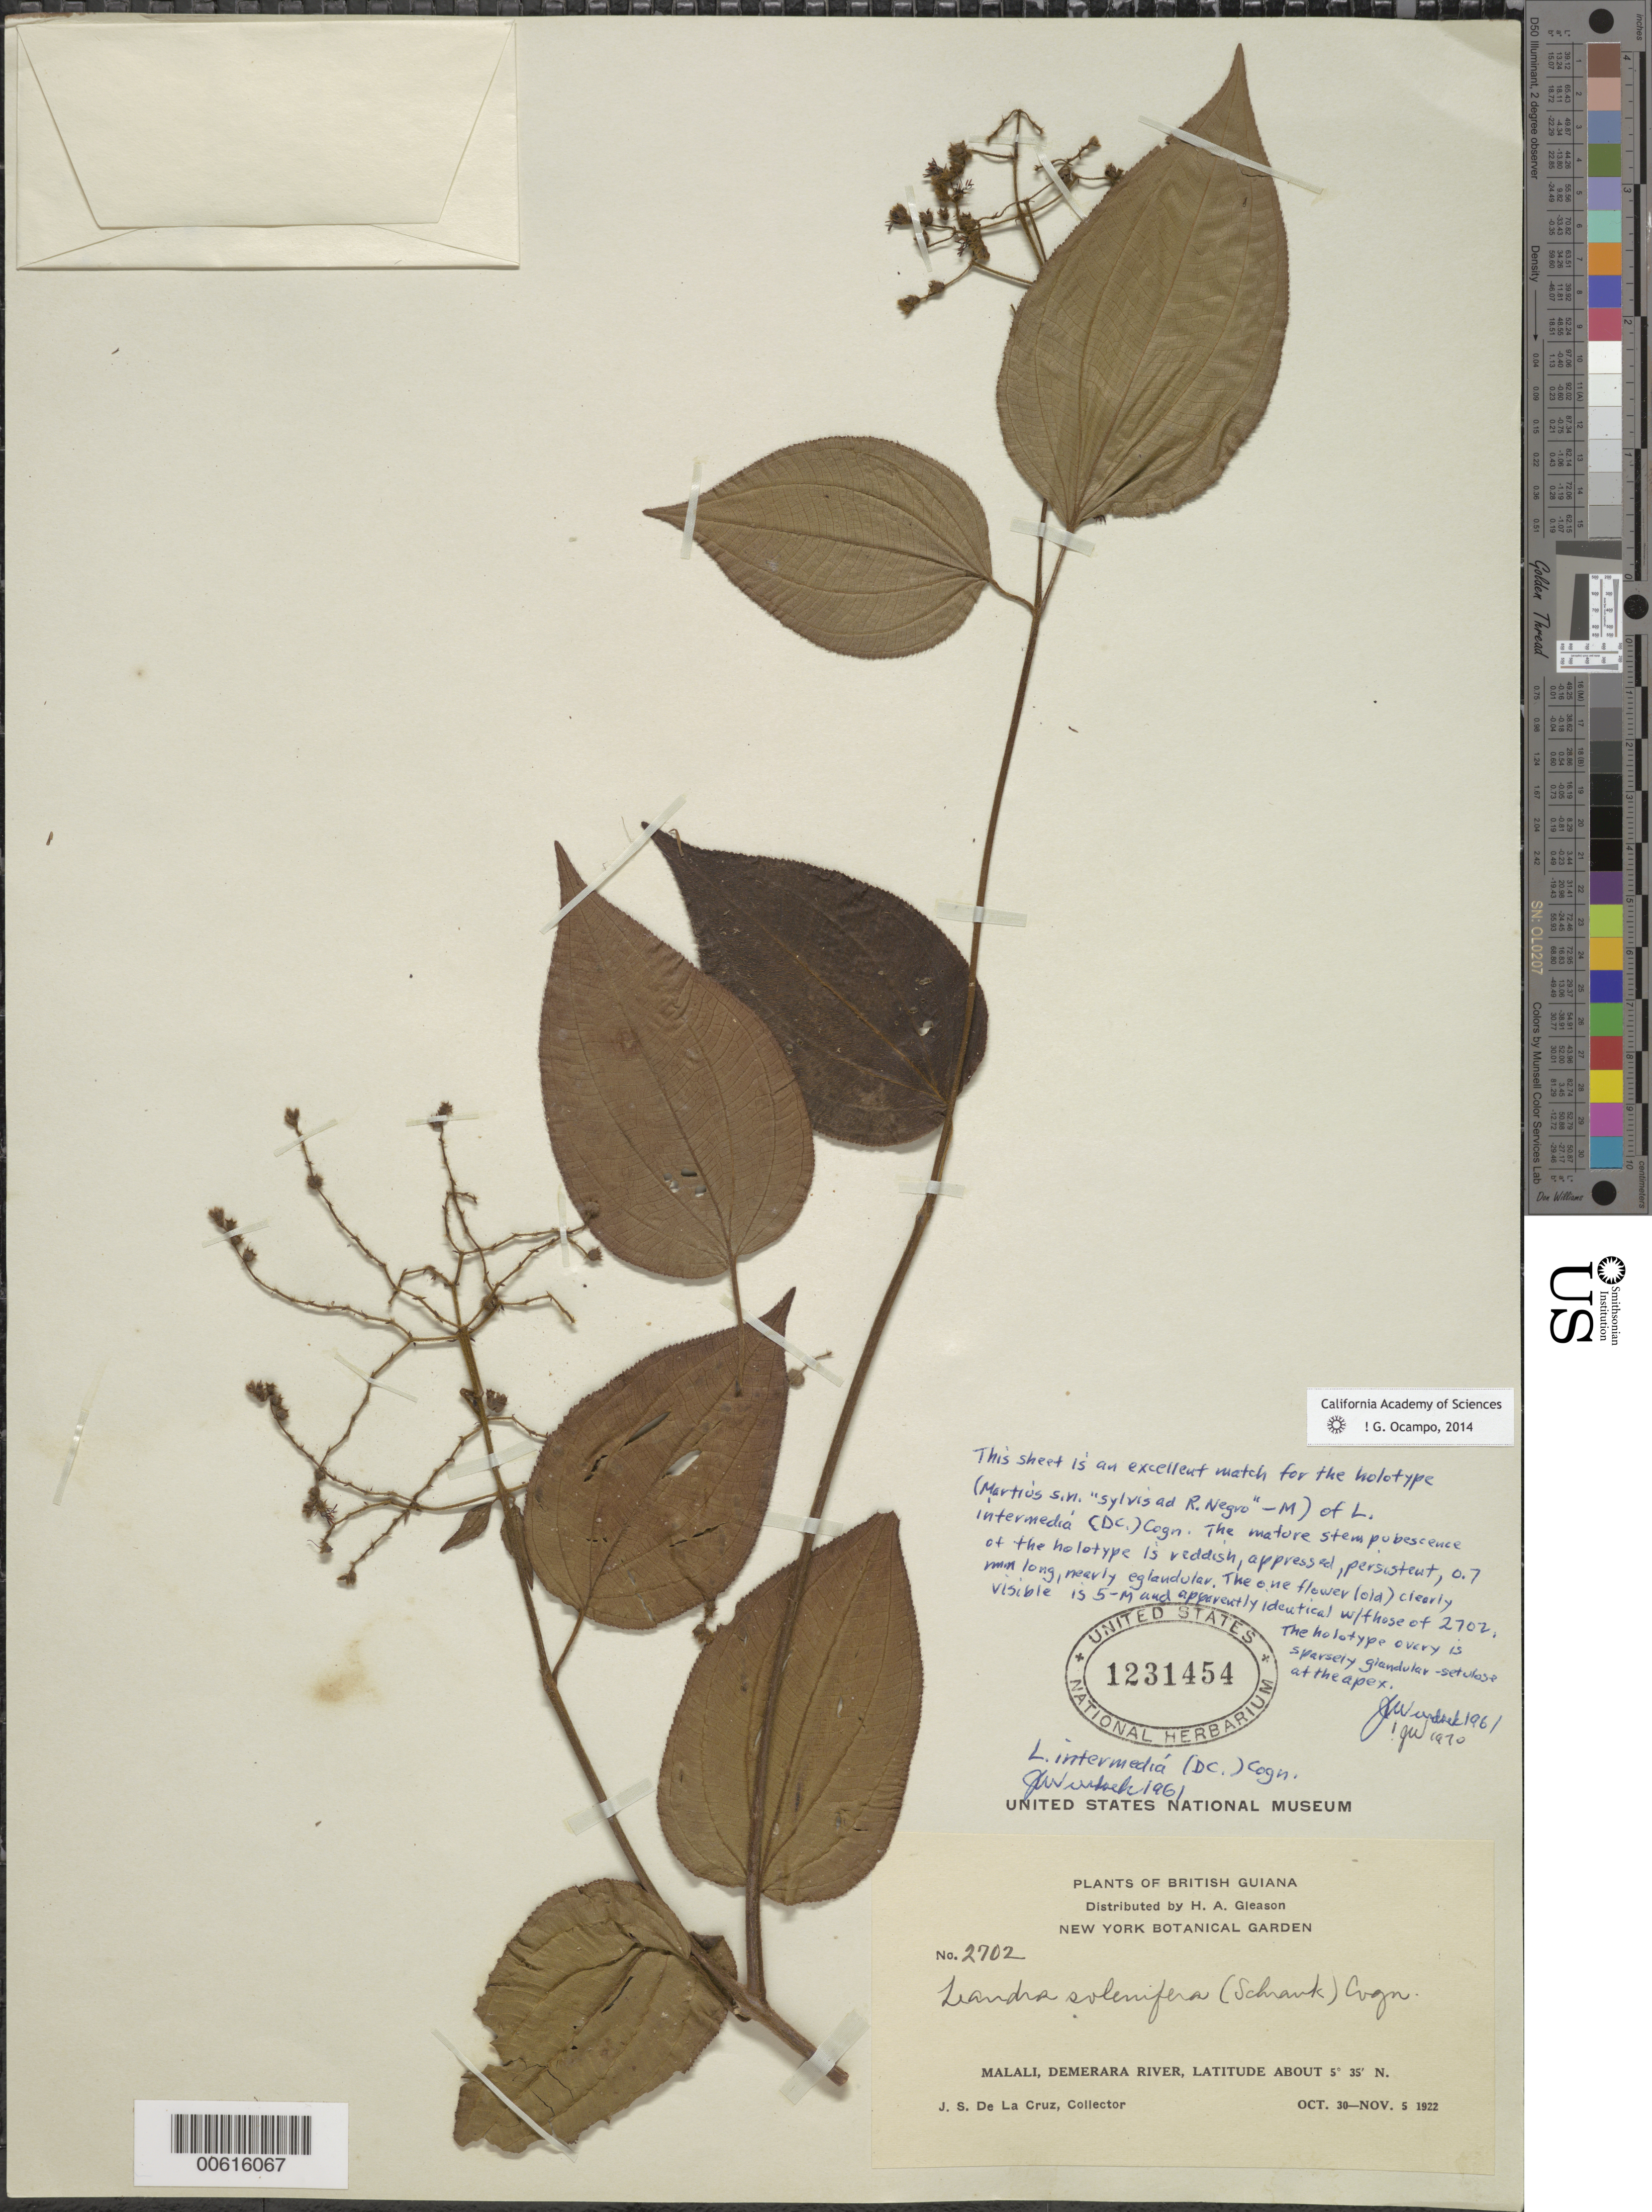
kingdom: Plantae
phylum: Tracheophyta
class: Magnoliopsida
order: Myrtales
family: Melastomataceae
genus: Leandra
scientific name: Leandra intermedia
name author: (DC.) Cogn.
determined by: Wurdack, John J., (US), US (UNITED STATES)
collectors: J. S. de la Cruz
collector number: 2702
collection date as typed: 30-Oct-22 to 5-Nov-22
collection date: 1922-10-30/1922-11-05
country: Guyana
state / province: U. Demerara-Berbice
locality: Malali, Demerara R.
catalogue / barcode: US 1231454